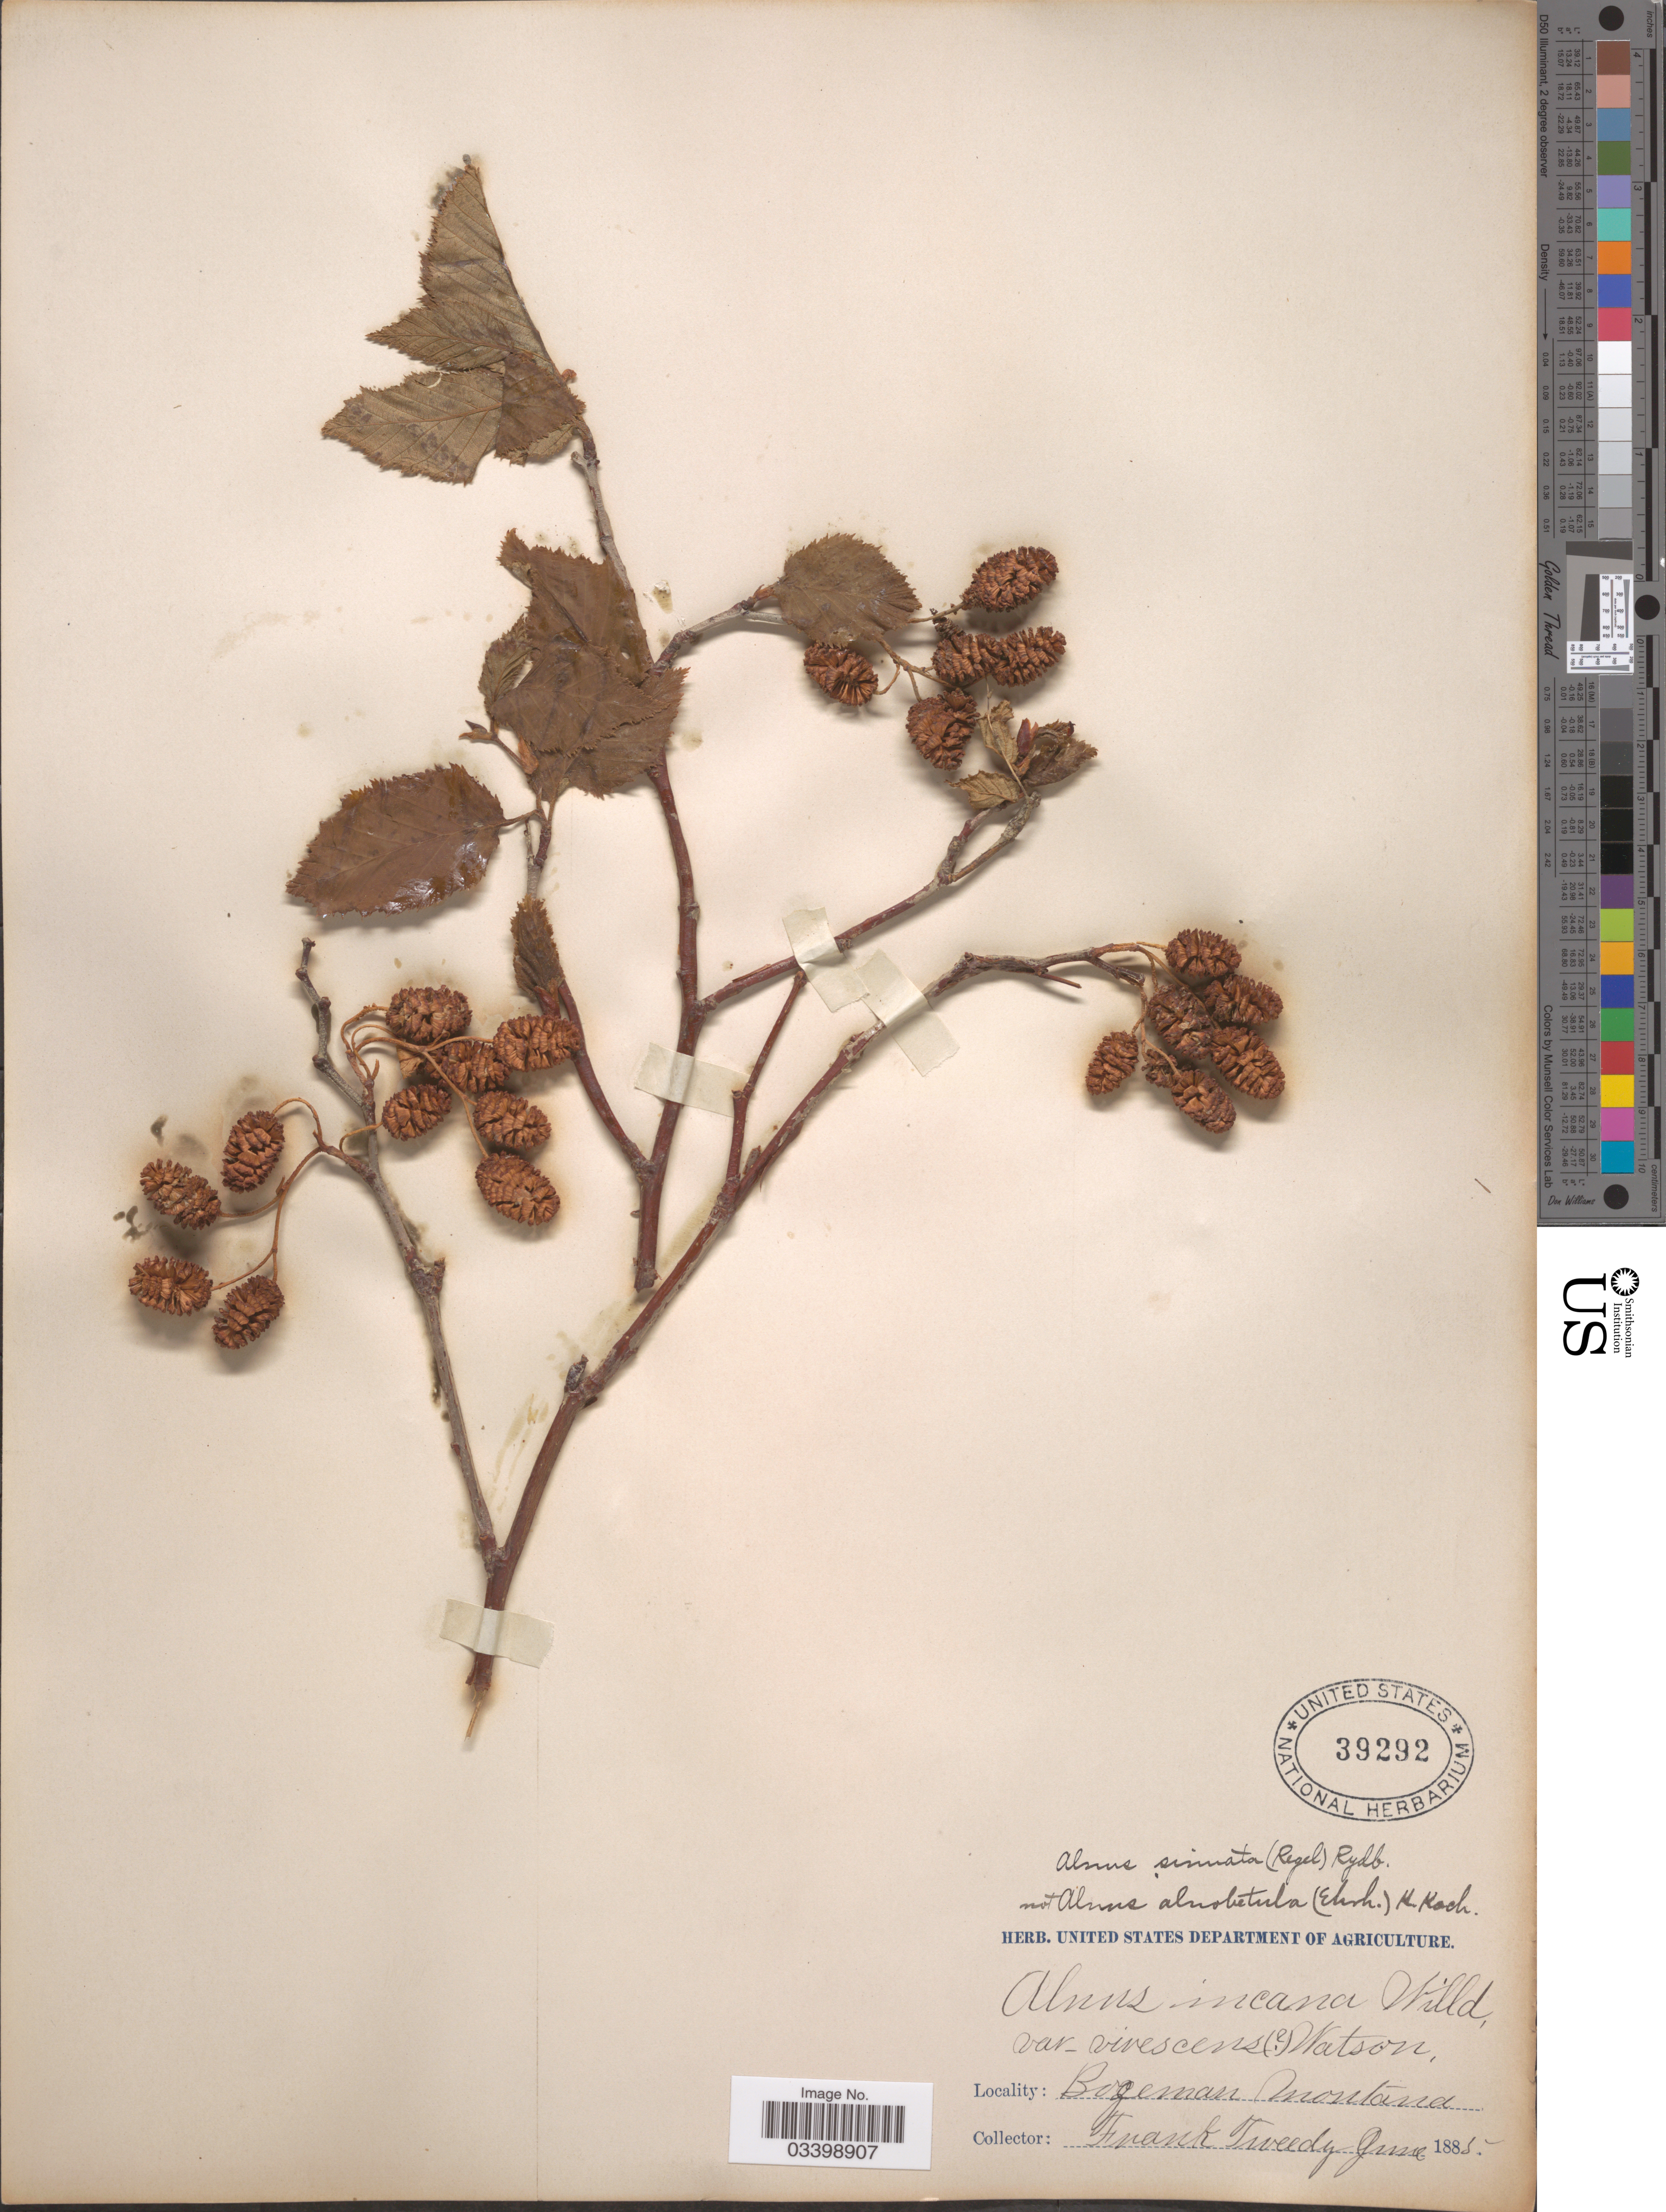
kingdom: Plantae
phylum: Tracheophyta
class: Magnoliopsida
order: Fagales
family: Betulaceae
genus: Alnus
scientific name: Alnus viridis subsp. sinuata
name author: Regel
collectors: F. Tweedy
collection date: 1885-06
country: United States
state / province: Montana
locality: Bozeman.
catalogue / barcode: US 39292